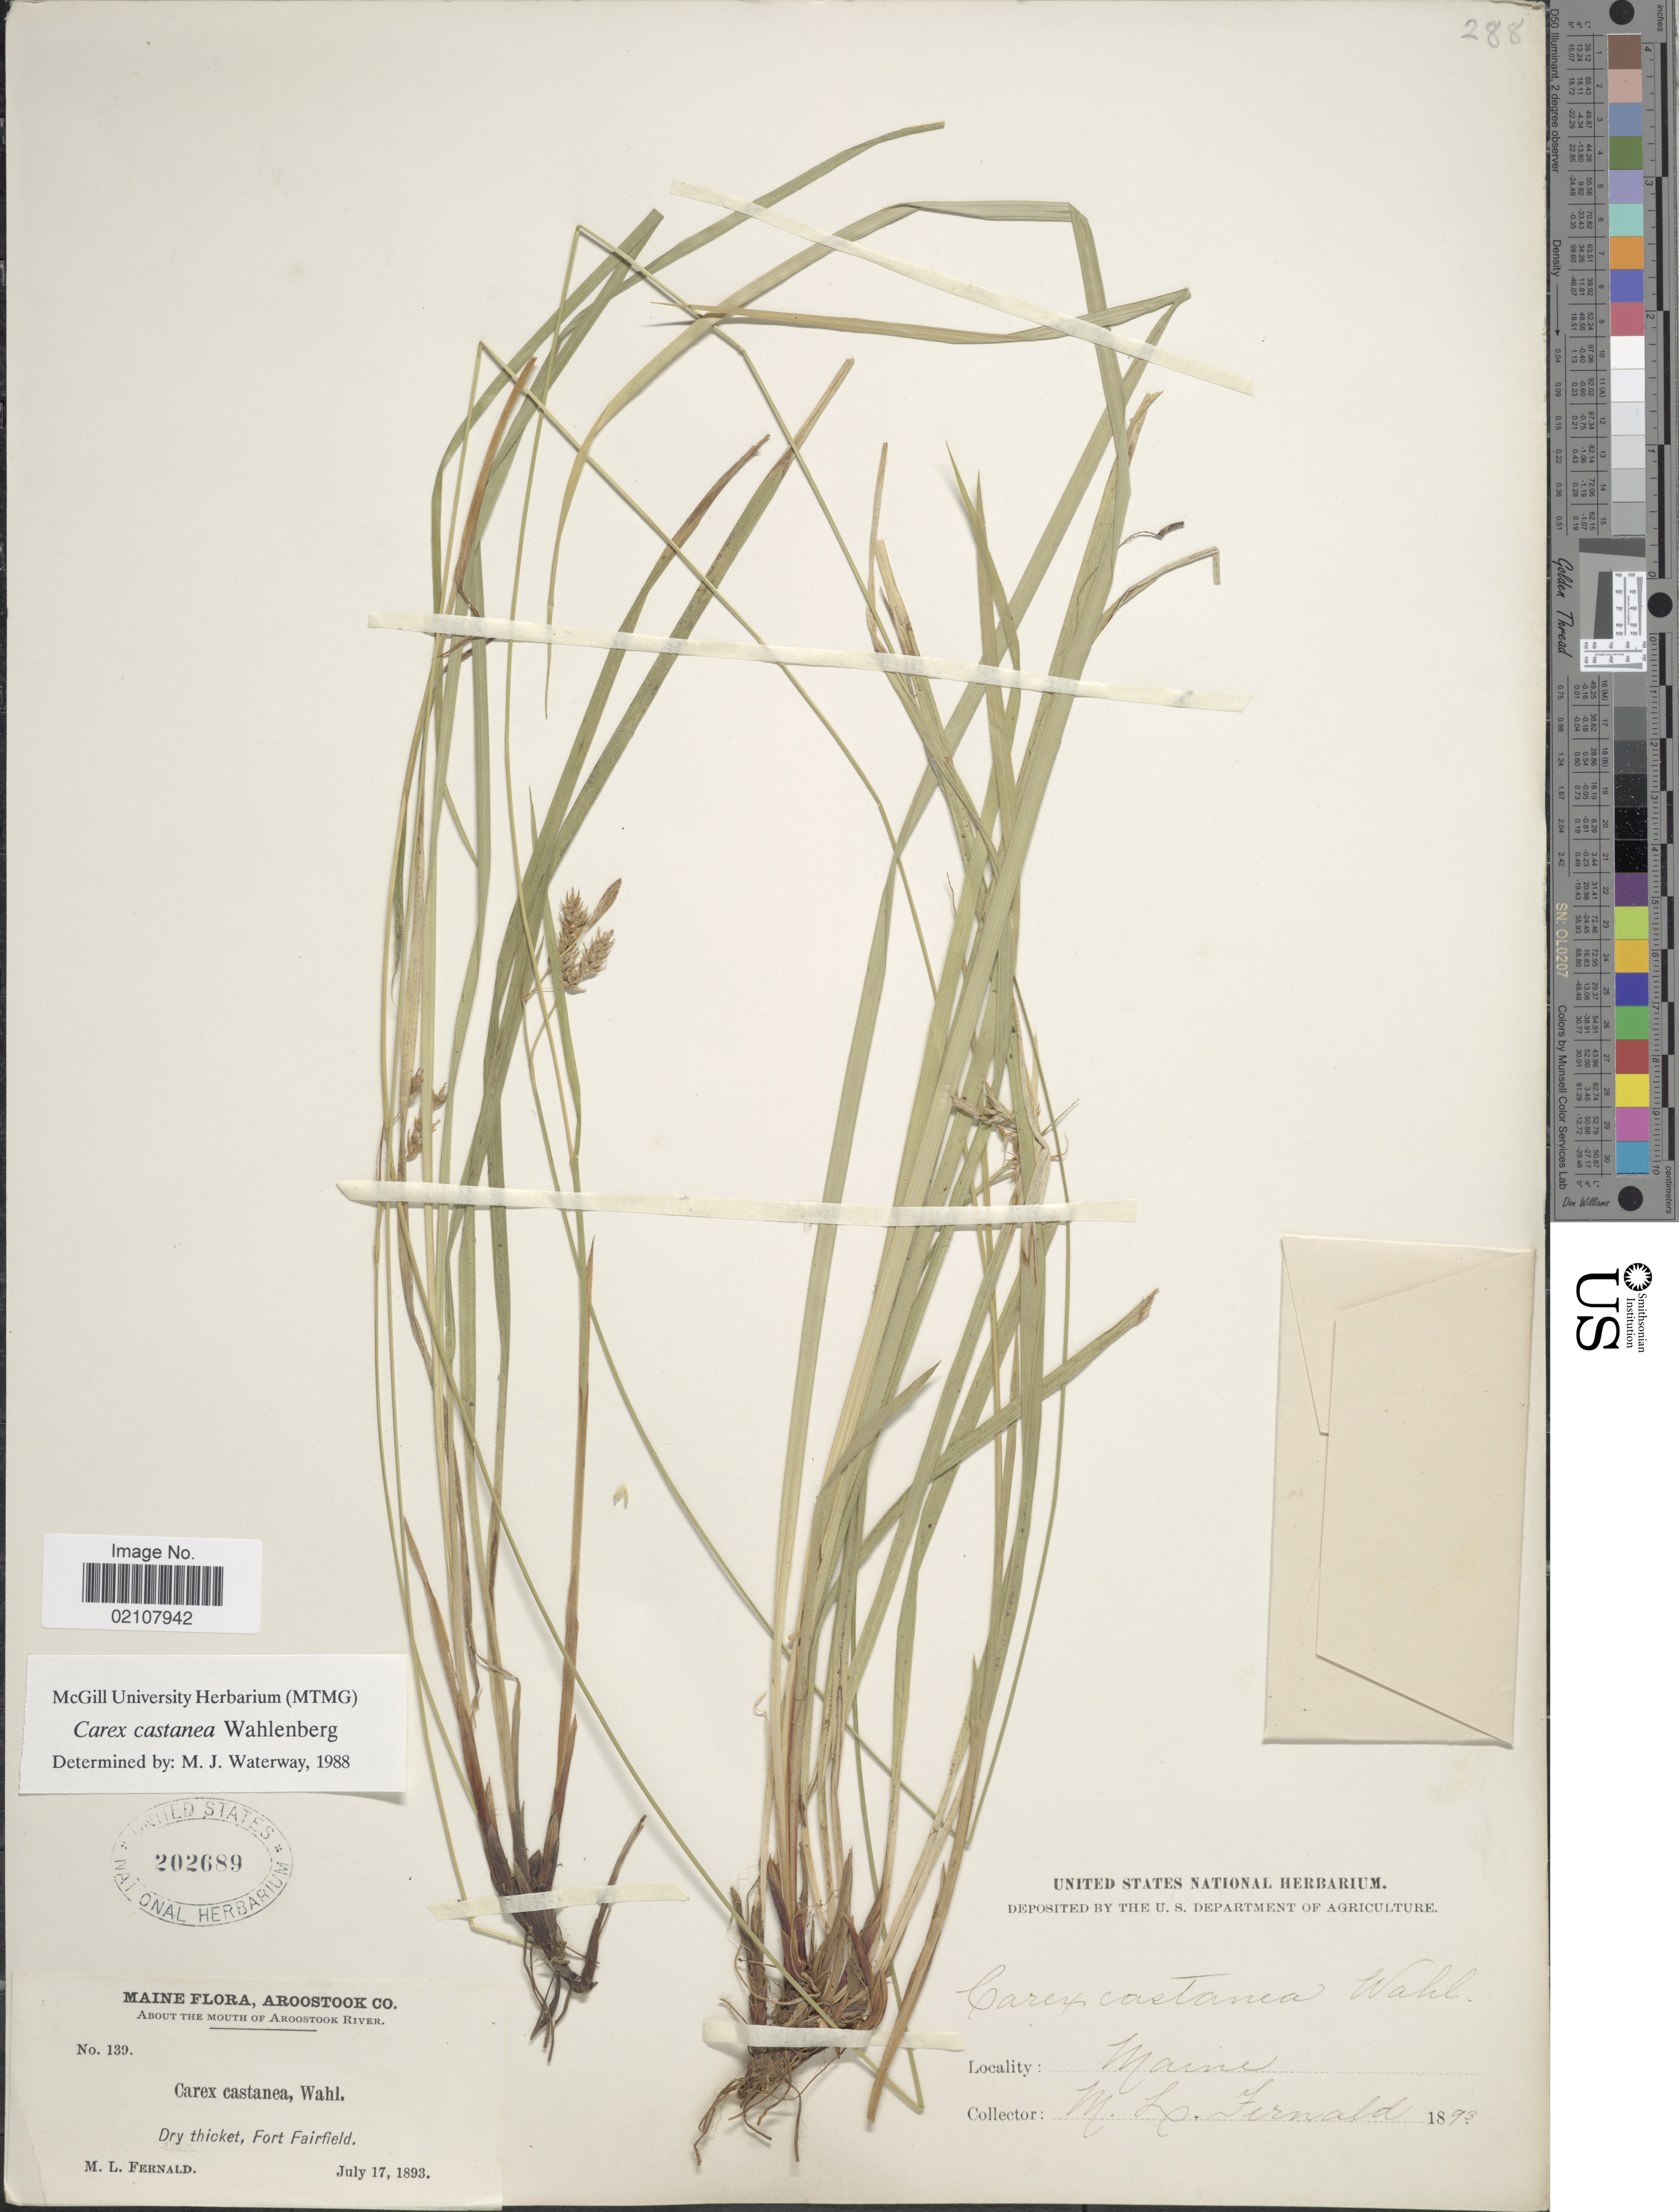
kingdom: Plantae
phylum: Tracheophyta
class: Liliopsida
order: Poales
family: Cyperaceae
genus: Carex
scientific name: Carex castanea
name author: Wahlenb.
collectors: M. L. Fernald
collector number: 139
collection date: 1893-07-17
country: United States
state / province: Maine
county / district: Aroostook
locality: Aroostook Co, About The Mouth of Aroostook River, Dry thicket, Fort Fairfield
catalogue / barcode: US 202689